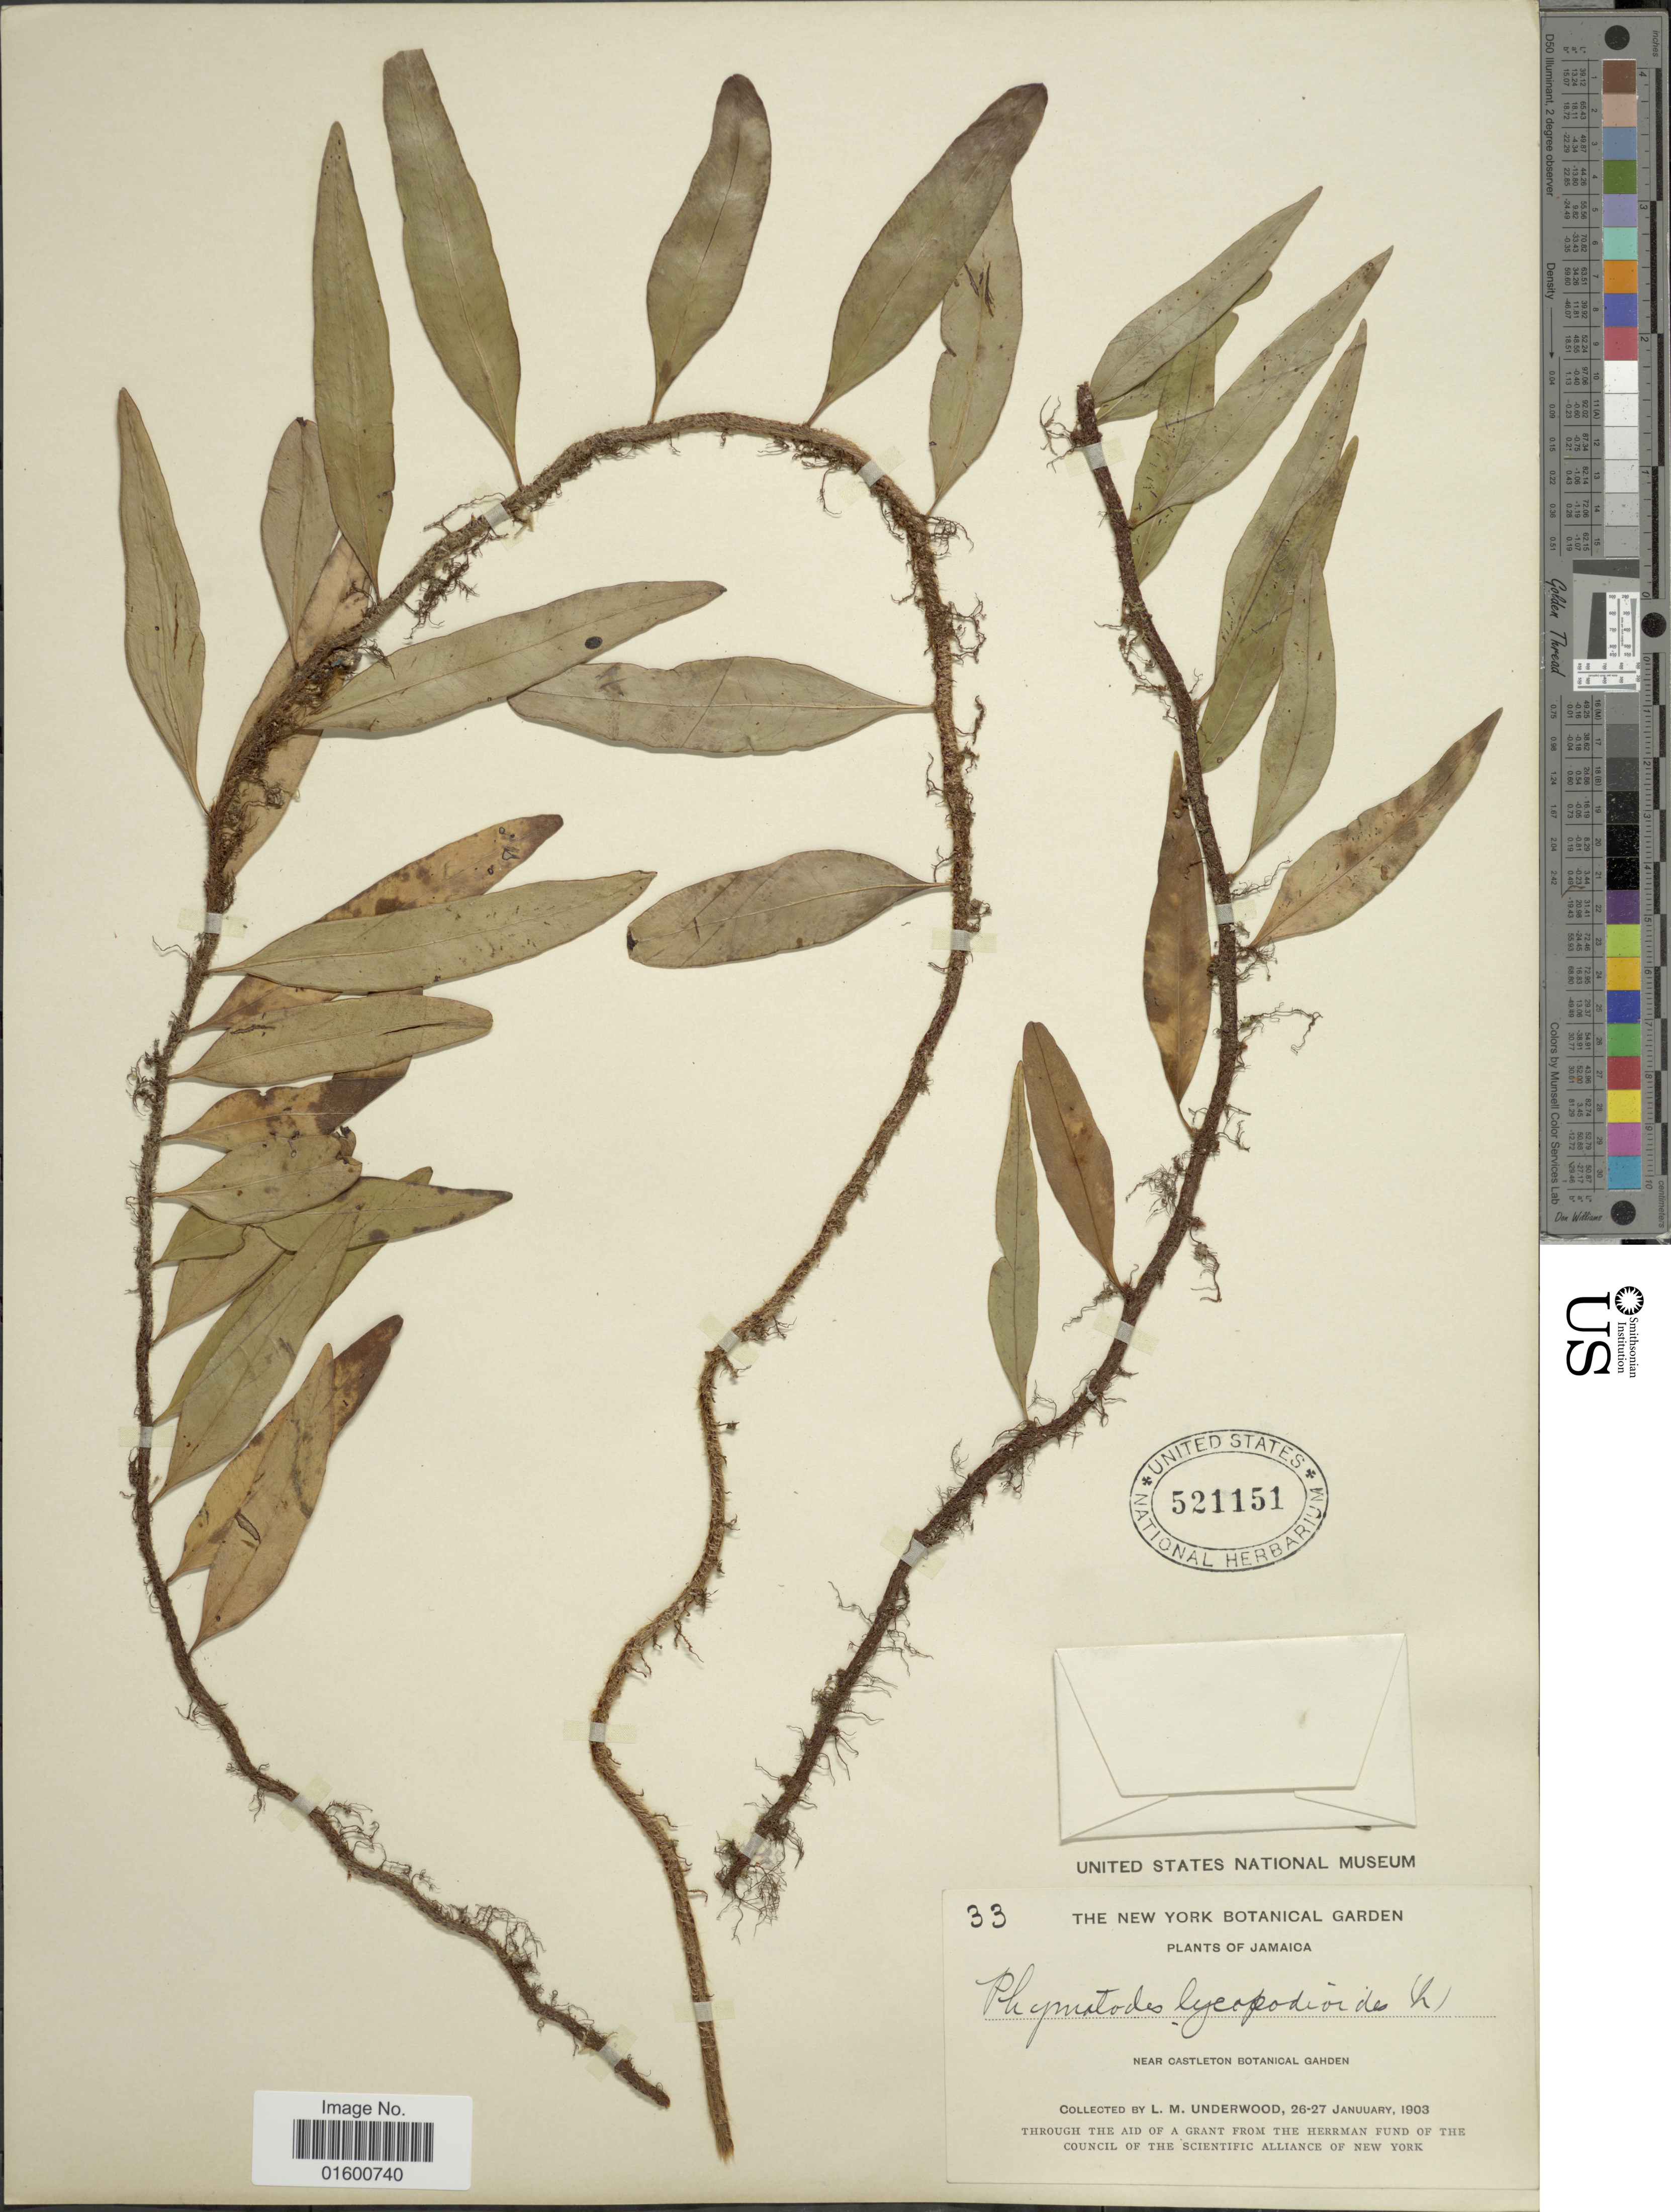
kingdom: Plantae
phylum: Tracheophyta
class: Polypodiopsida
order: Polypodiales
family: Polypodiaceae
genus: Microgramma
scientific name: Microgramma lycopodioides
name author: (L.) Copel.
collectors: L. M. Underwood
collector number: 33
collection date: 1903-01-26/1903-01-27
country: Jamaica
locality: Near Castleton Botanical Gahden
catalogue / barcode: US 521151